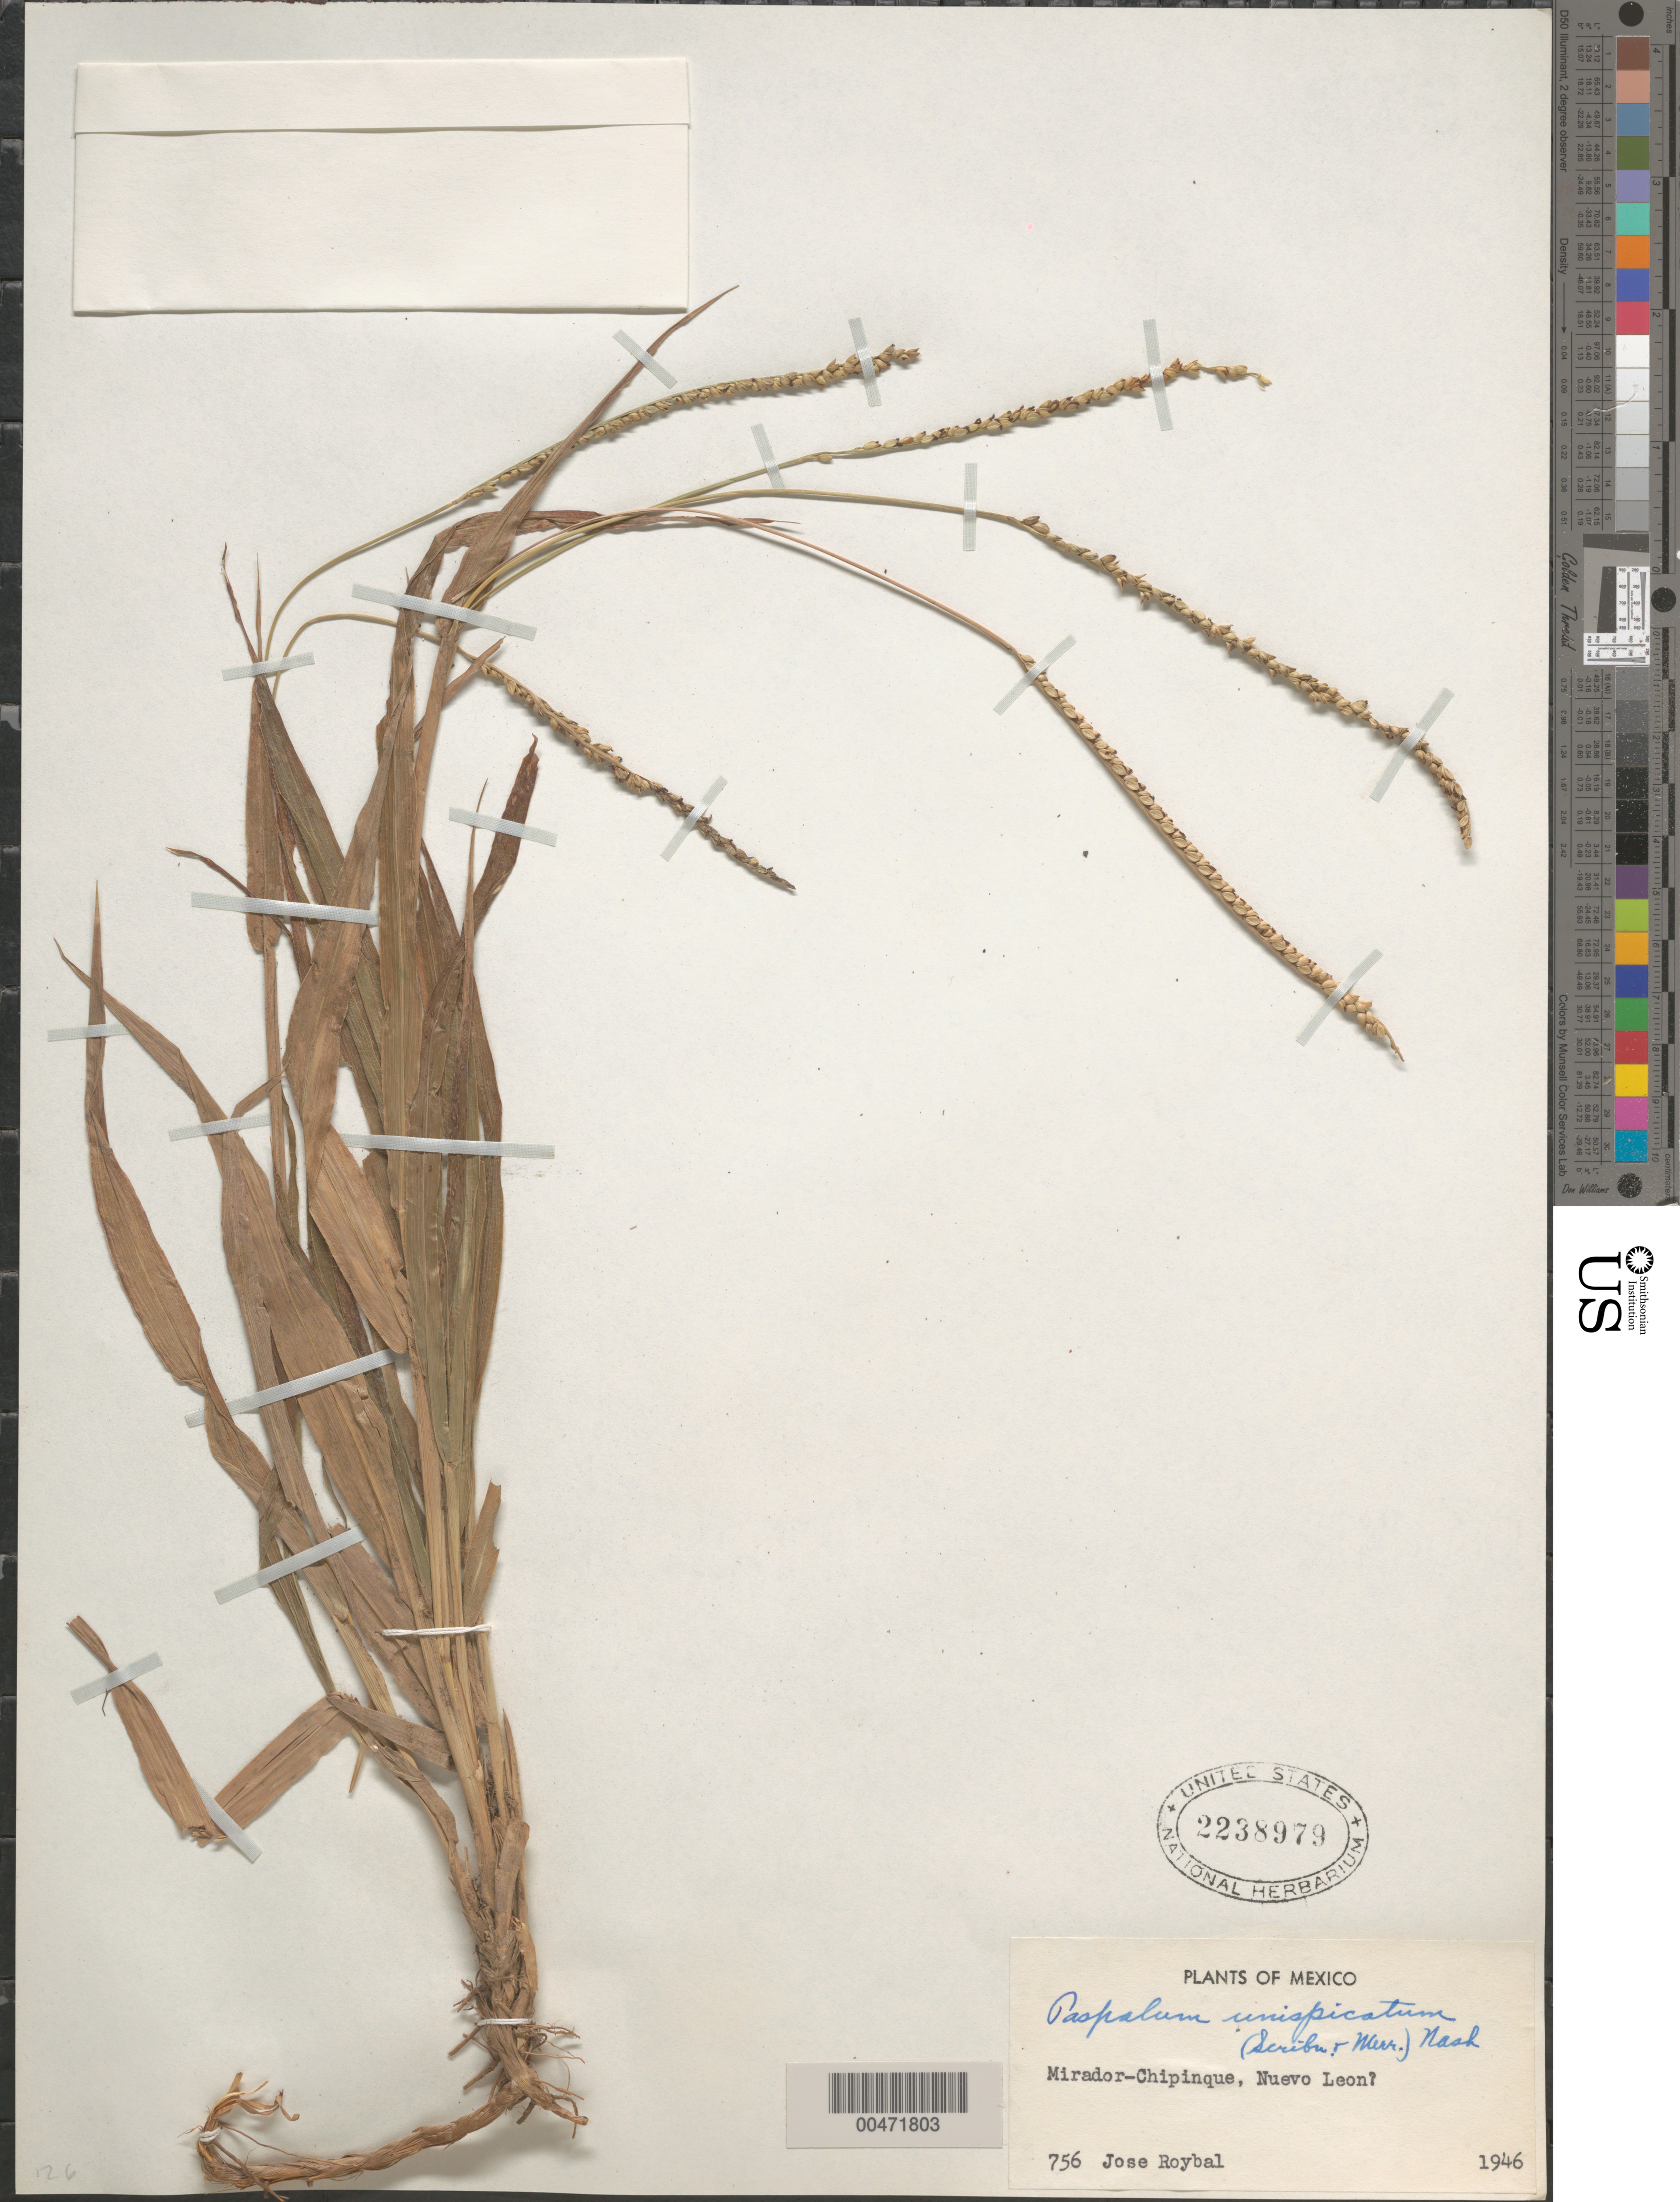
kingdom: Plantae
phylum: Tracheophyta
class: Liliopsida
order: Poales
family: Poaceae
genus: Paspalum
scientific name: Paspalum unispicatum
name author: (Scribn. & Merr.) Nash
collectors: J. J. Roybal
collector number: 756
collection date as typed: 1946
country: Mexico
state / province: Nuevo León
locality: Mirador-Chipinque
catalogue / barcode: US 2238979